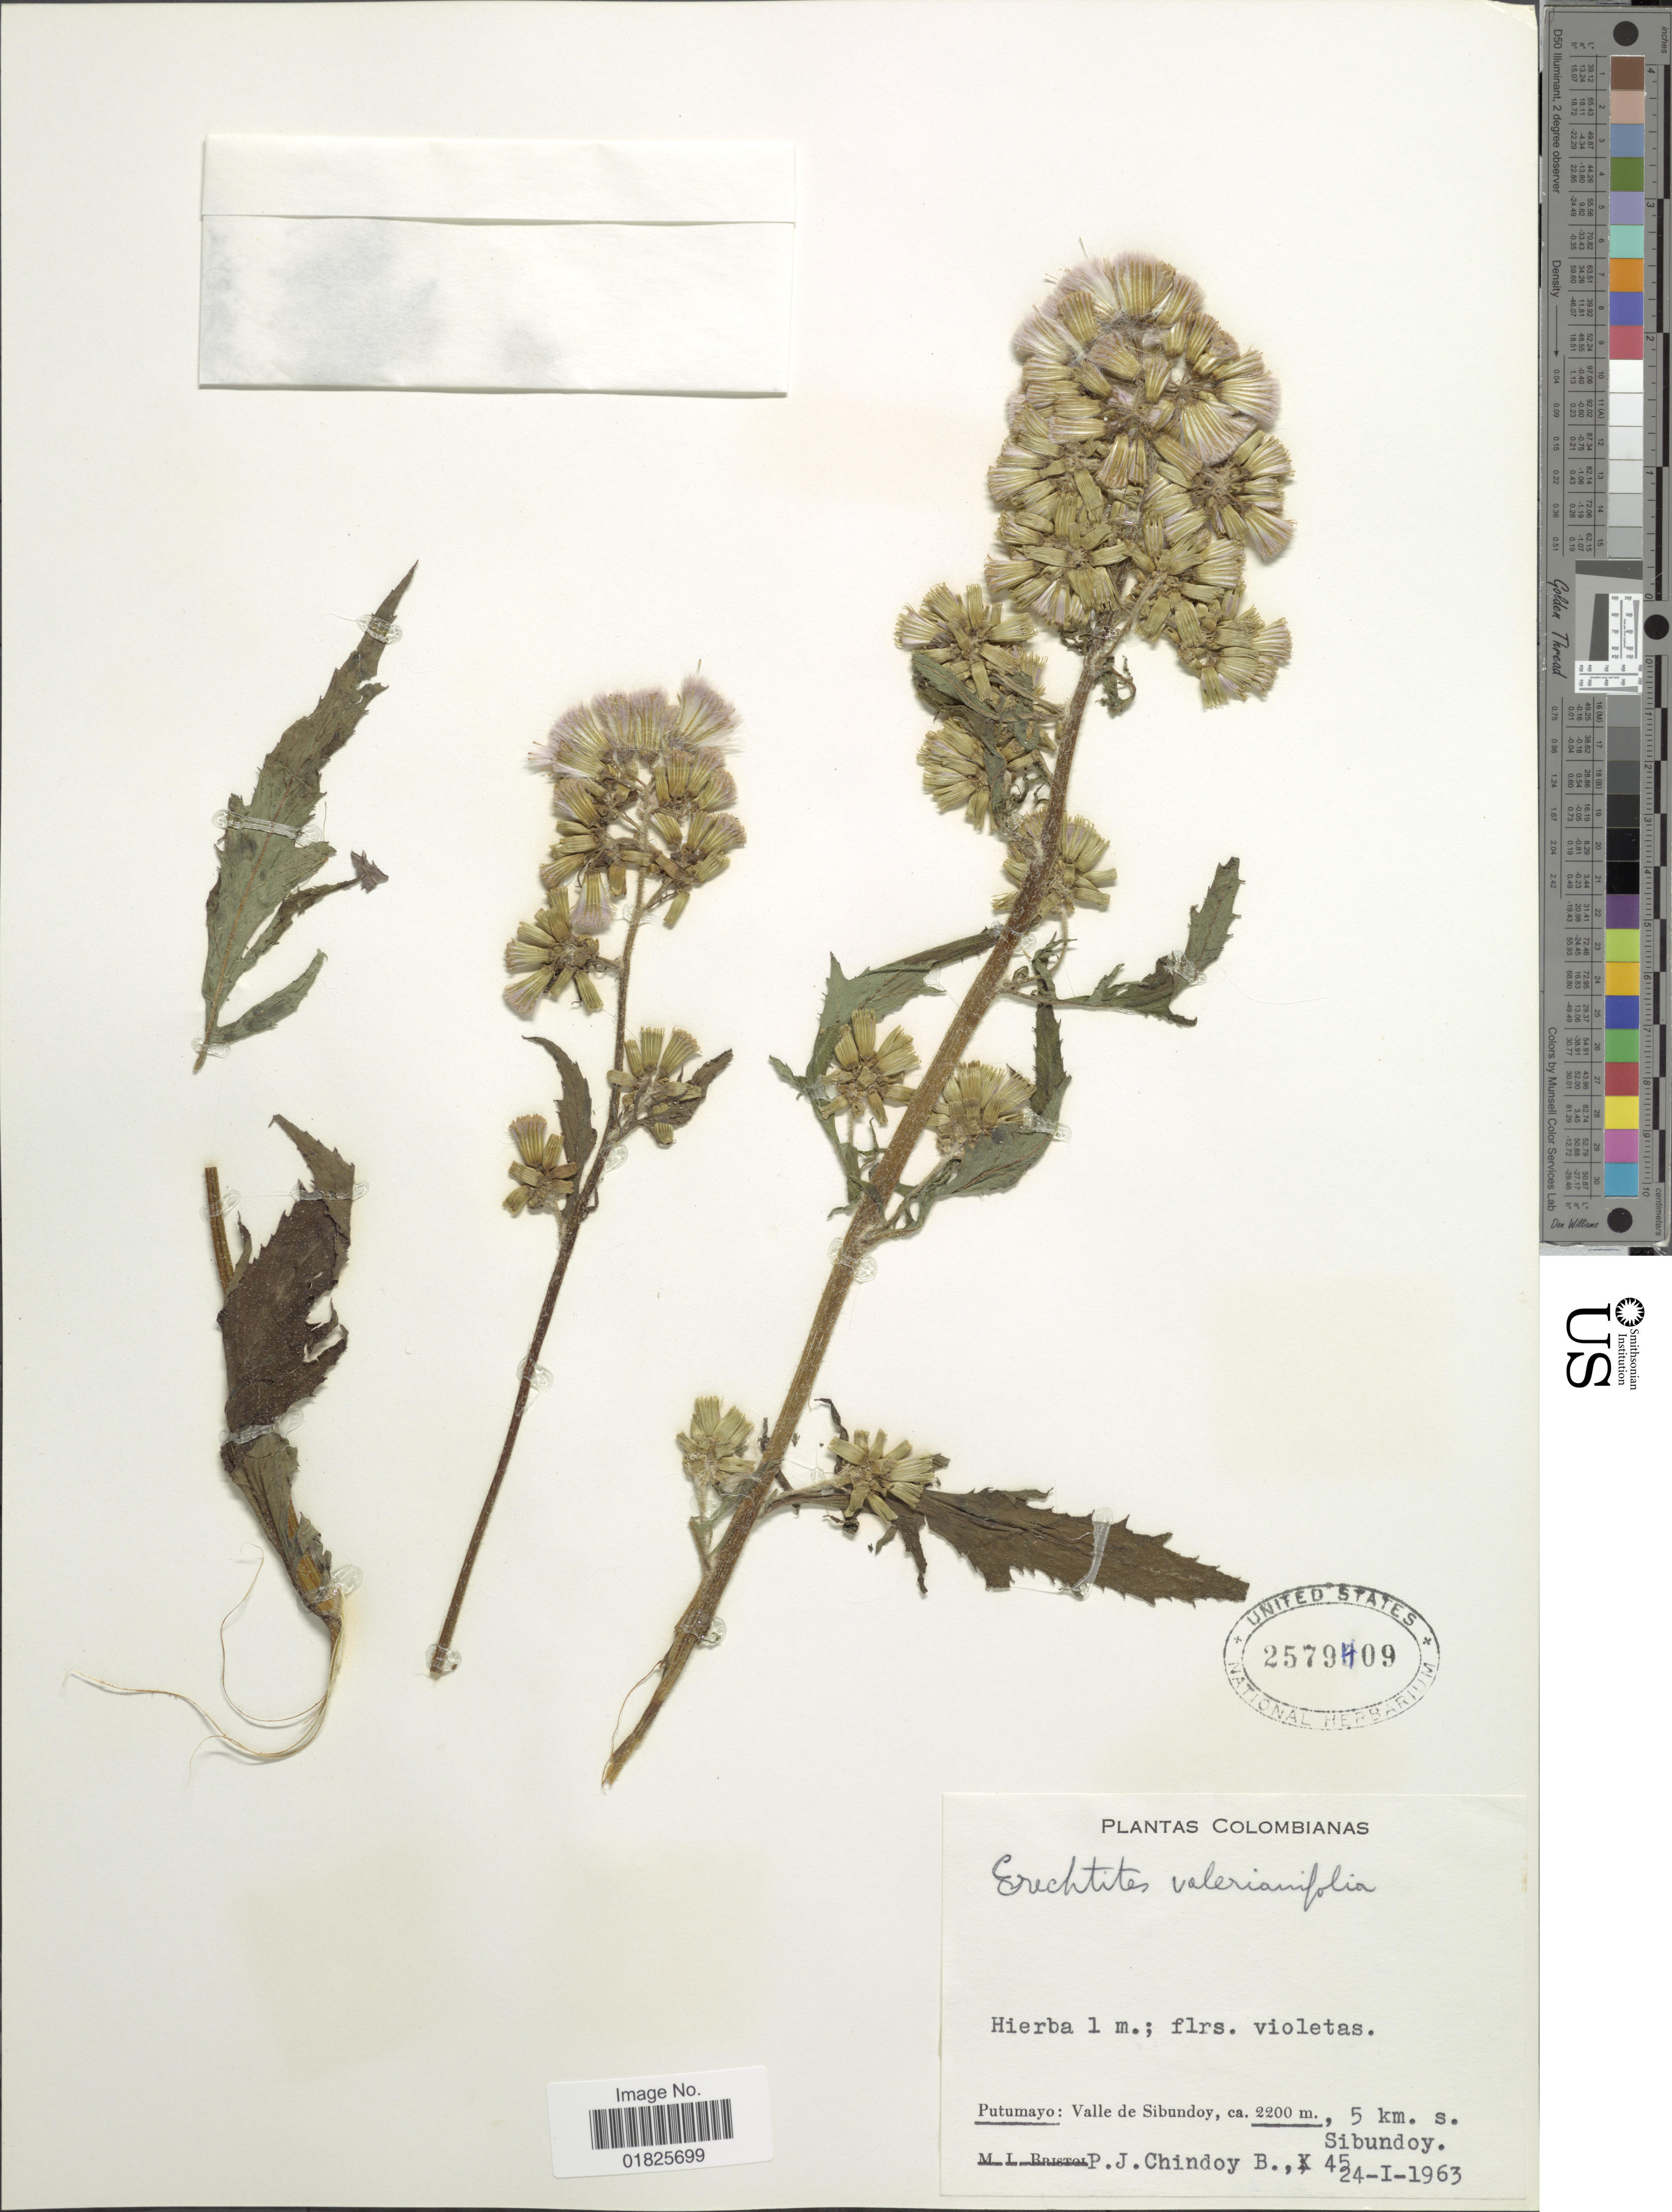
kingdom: Plantae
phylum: Tracheophyta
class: Magnoliopsida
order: Asterales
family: Asteraceae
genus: Erechtites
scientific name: Erechtites valerianifolius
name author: (Link ex Spreng.) DC.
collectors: P. Chindoy B.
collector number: X45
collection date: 1963-01-24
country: Colombia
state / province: Putumayo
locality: Valle de Sibundoy, 5 km s. Sibundoy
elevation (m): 2200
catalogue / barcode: US 2579409